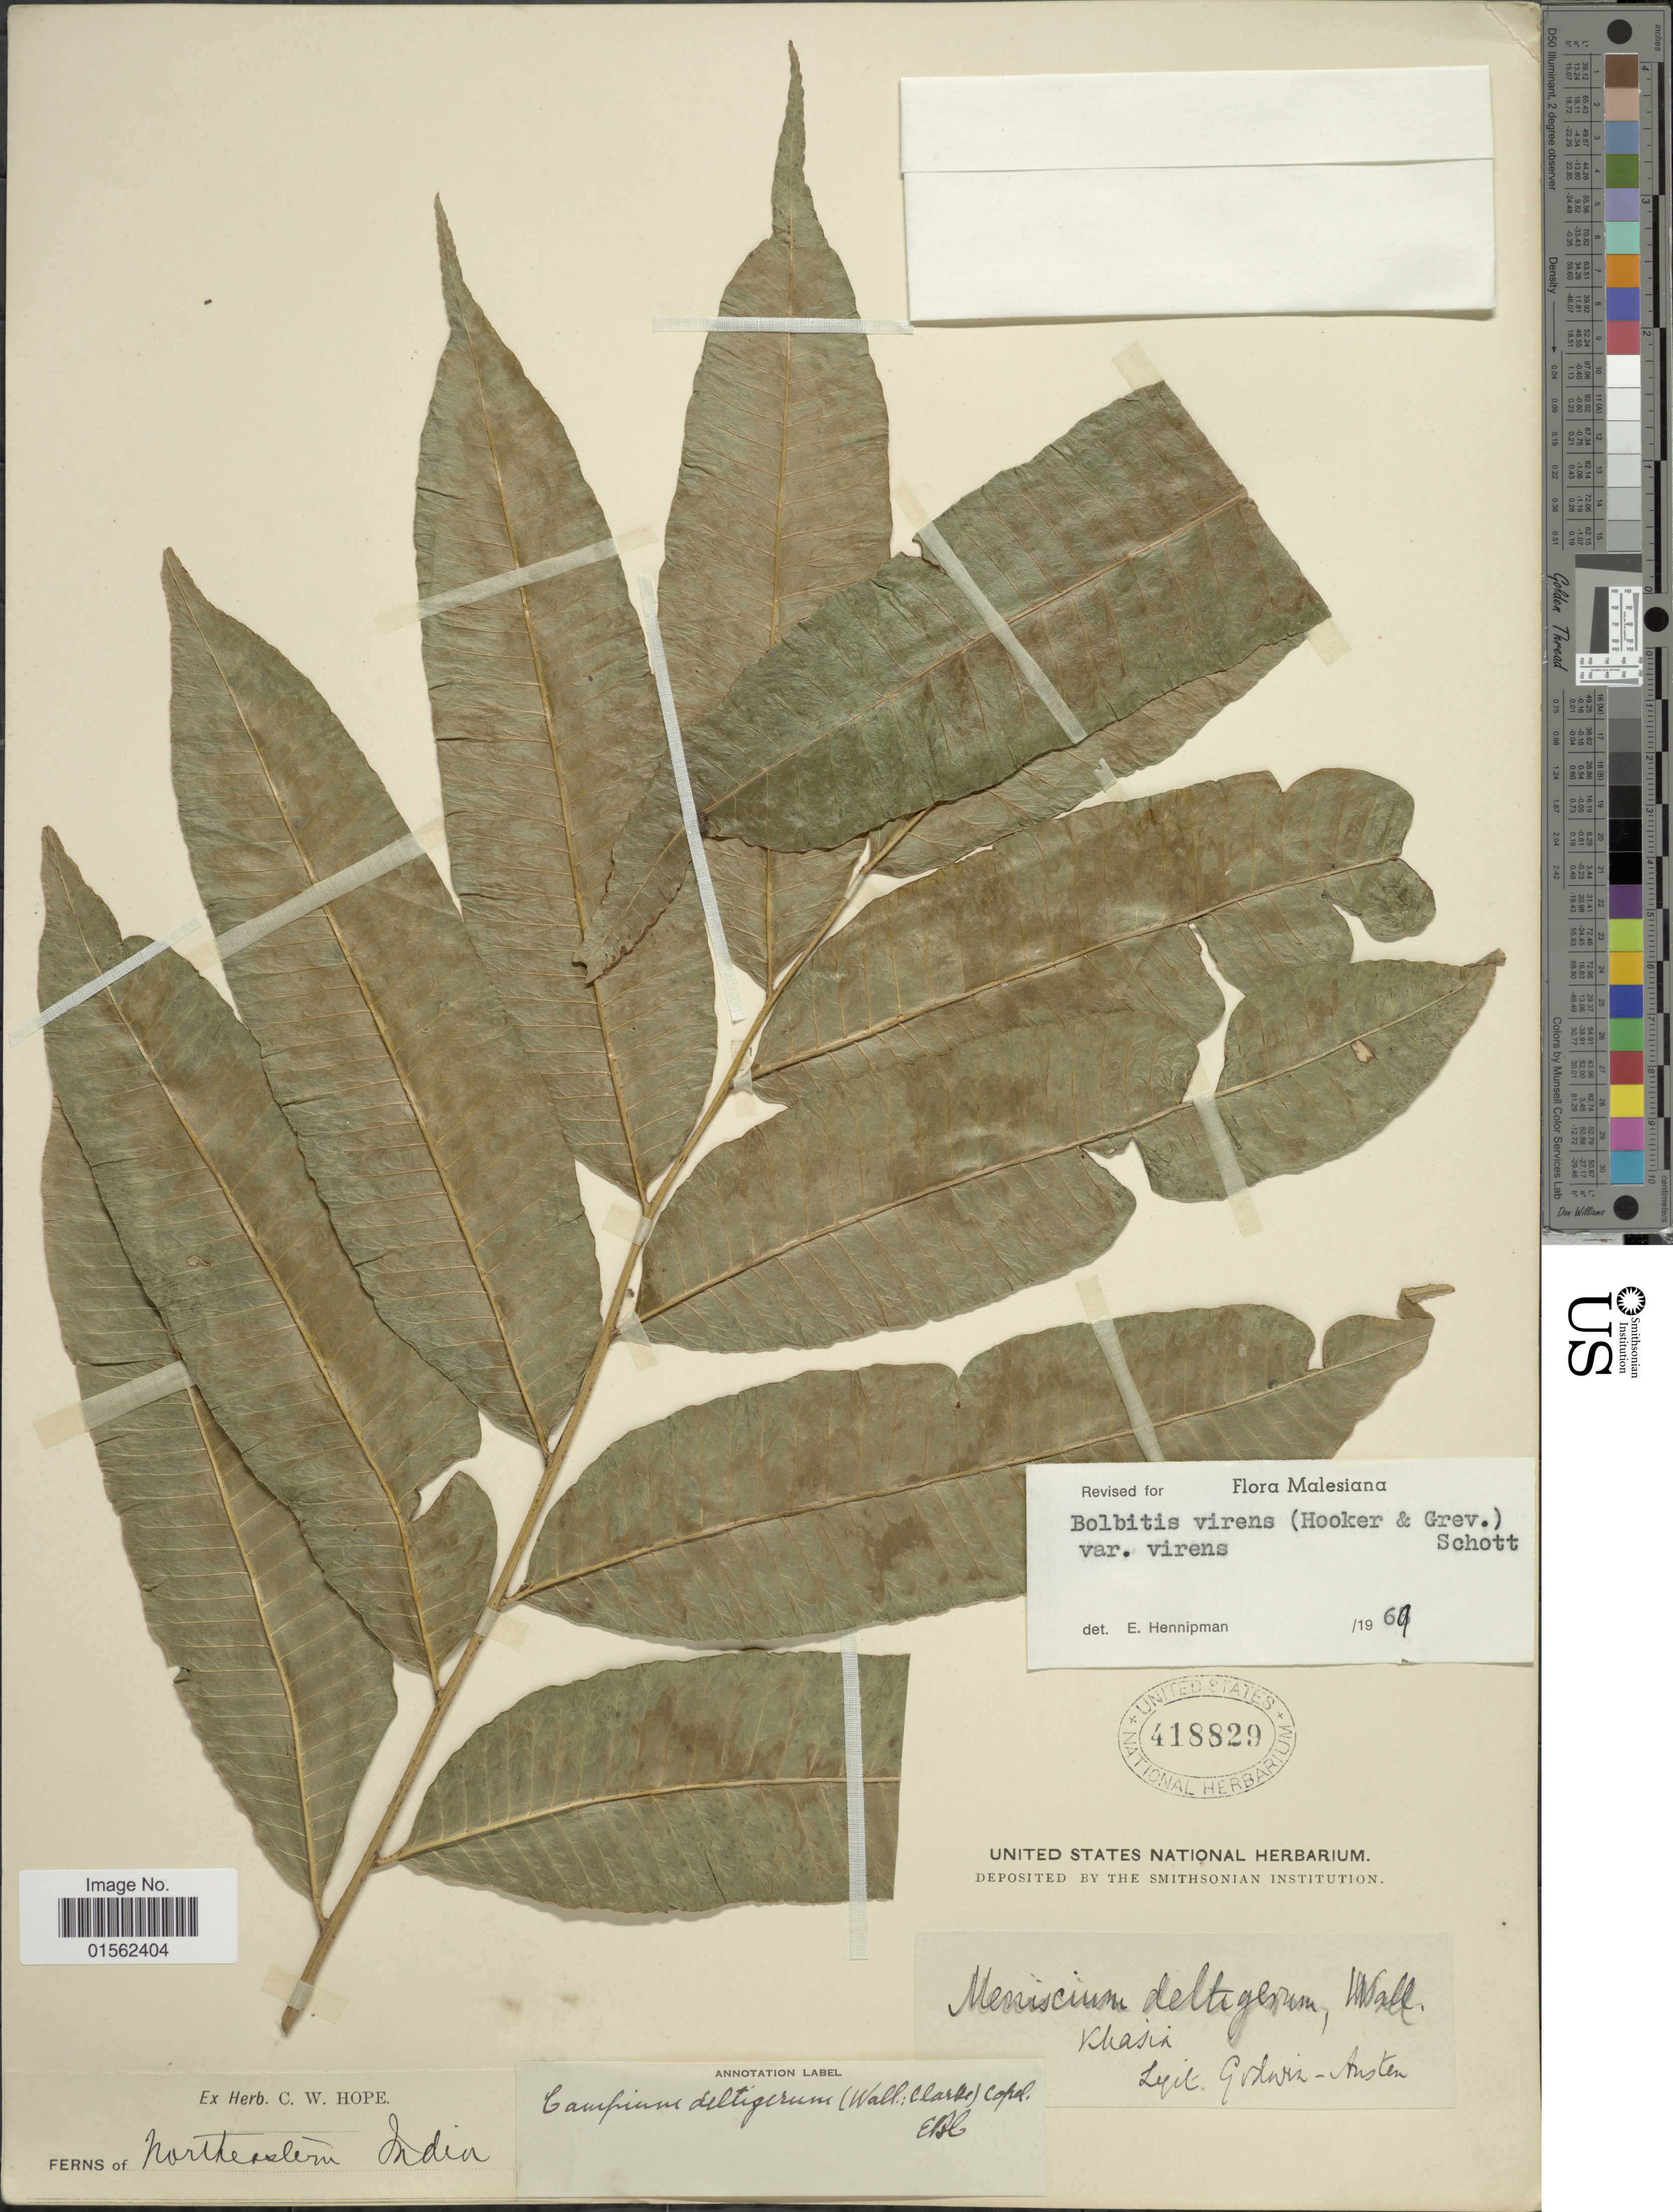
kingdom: Plantae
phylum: Tracheophyta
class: Polypodiopsida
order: Polypodiales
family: Dryopteridaceae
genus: Bolbitis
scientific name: Bolbitis virens var. virens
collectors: G. Austen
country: India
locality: Khasia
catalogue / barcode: US 418829